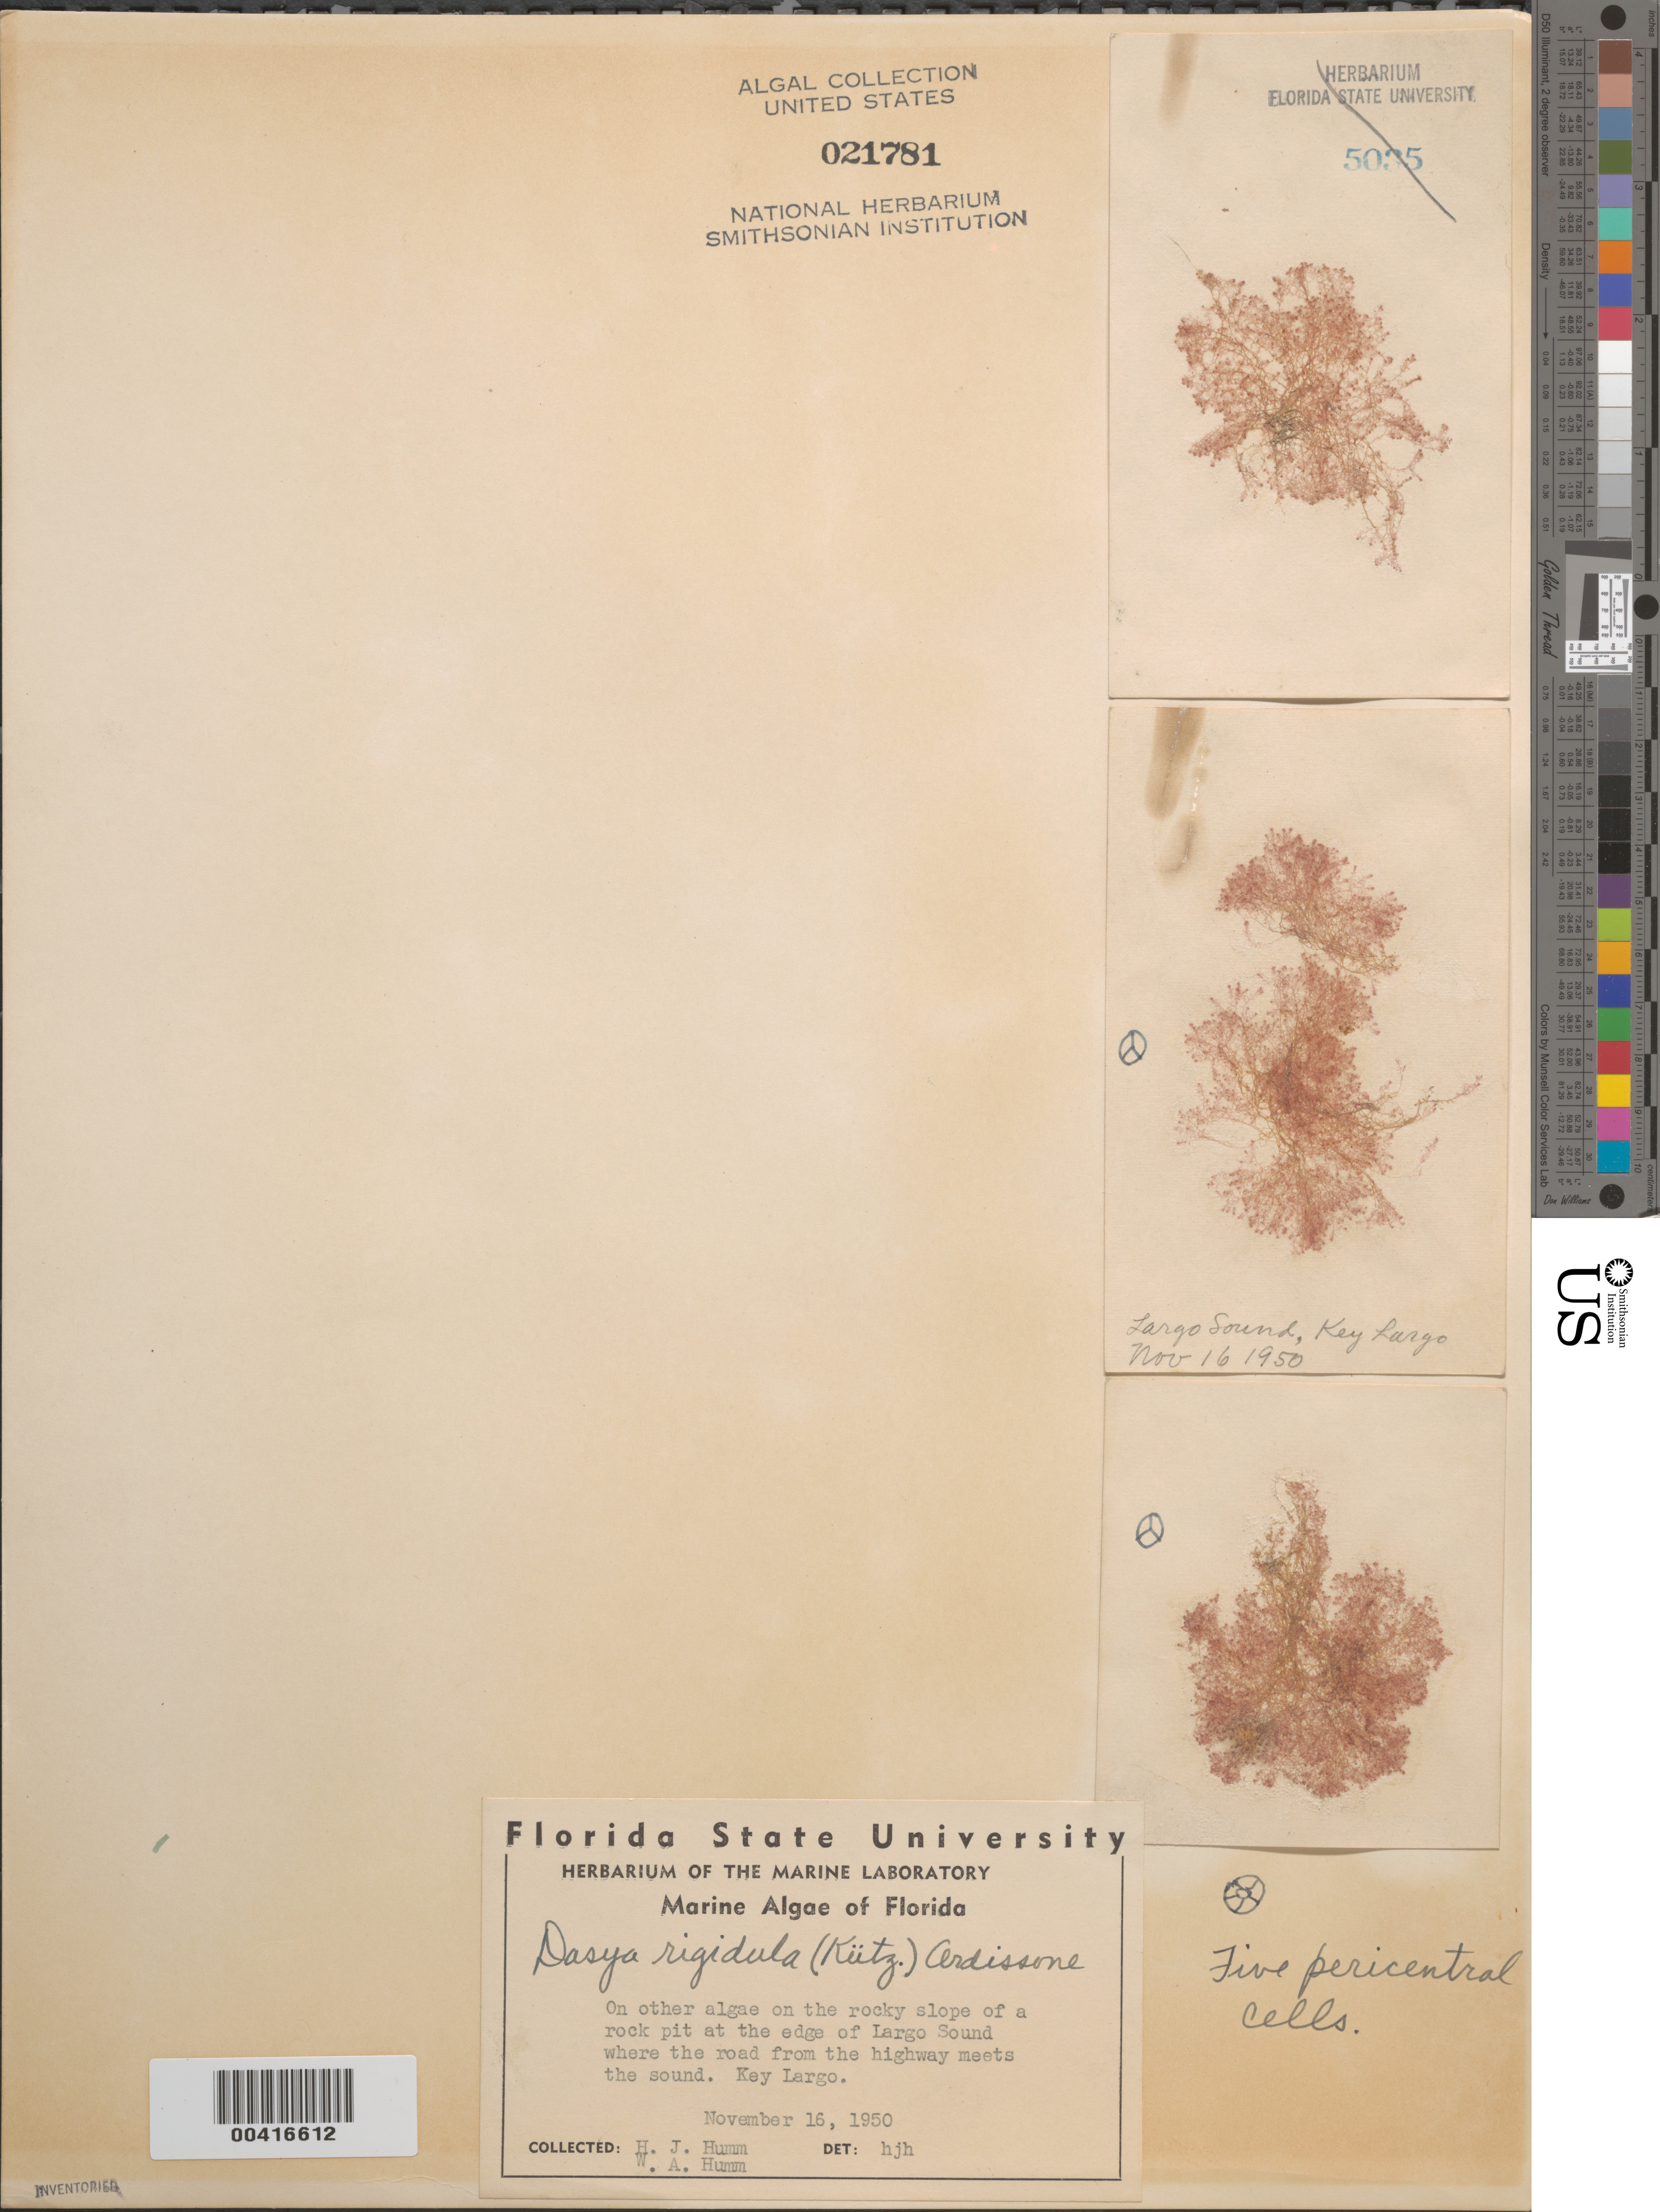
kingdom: Plantae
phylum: Rhodophyta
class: Florideophyceae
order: Ceramiales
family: Dasyaceae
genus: Dasya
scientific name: Dasya rigidula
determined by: Humm, Harold J.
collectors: H. J. Humm & W. Humm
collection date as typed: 16 Nov 1950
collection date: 1950-11-16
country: United States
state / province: Florida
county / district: Monroe County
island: Key Largo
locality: Largo Sound where the road from the highway meets the sound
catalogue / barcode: US 21781